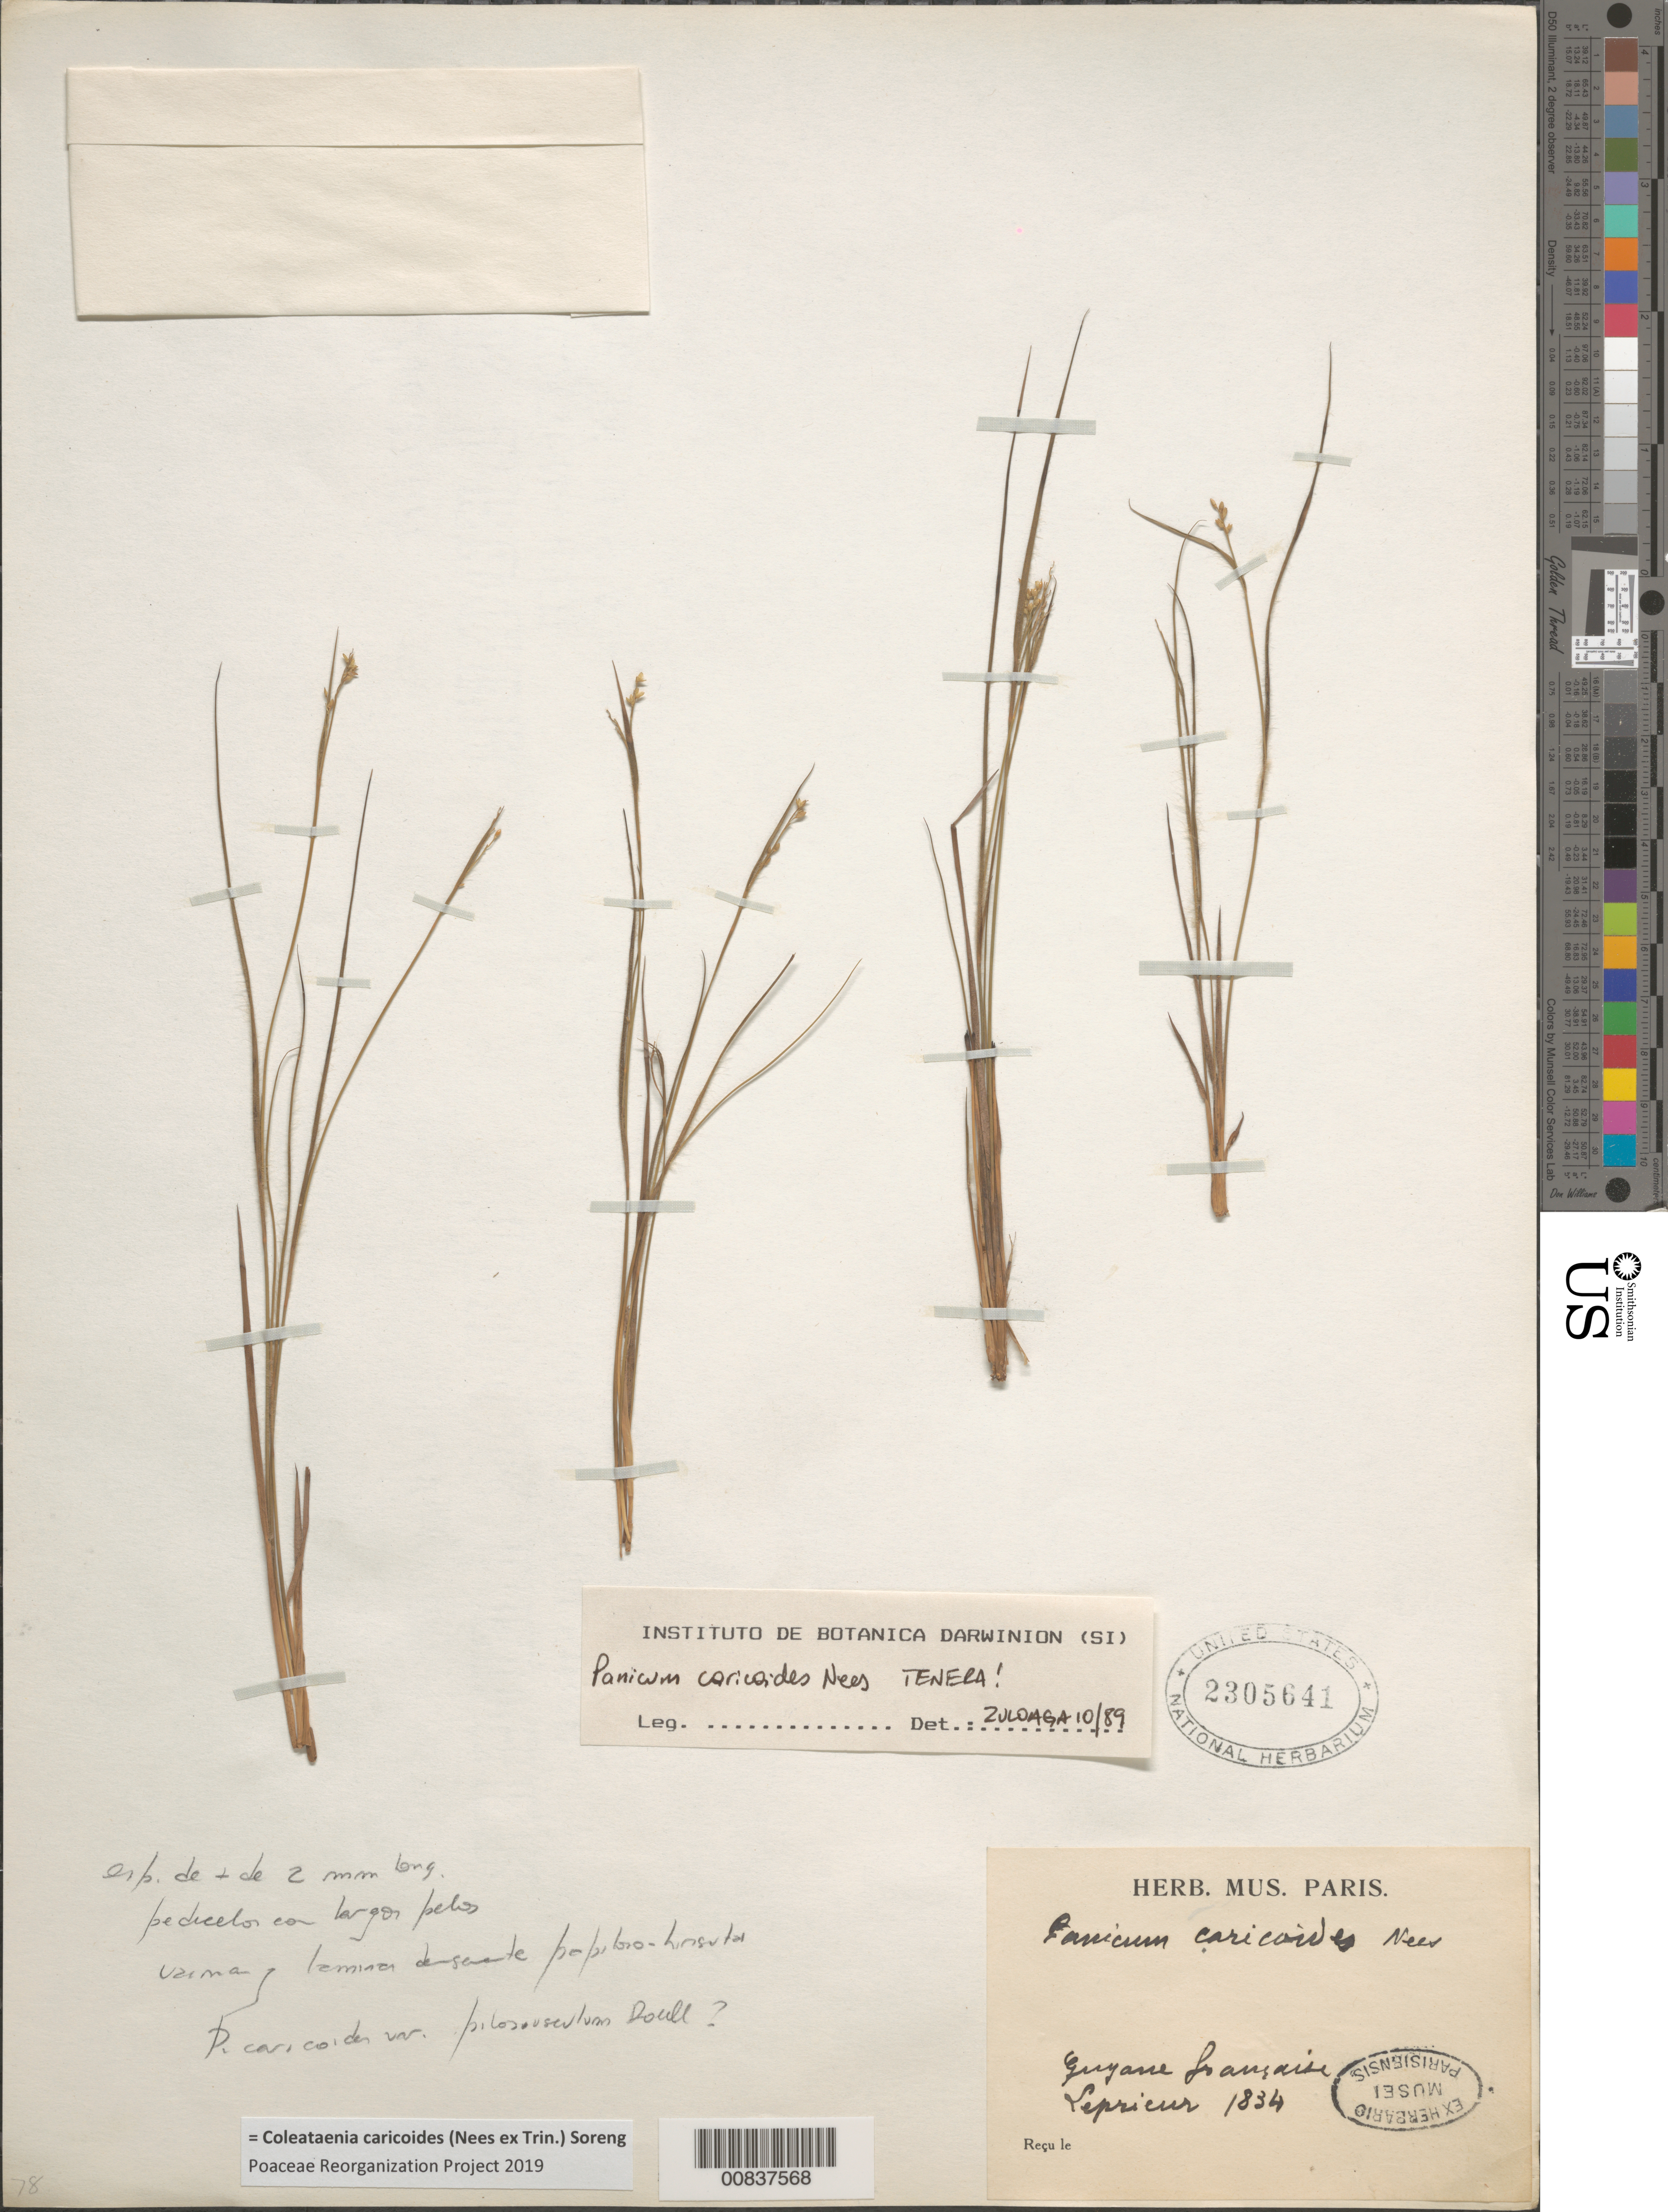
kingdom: Plantae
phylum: Tracheophyta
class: Liliopsida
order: Poales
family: Poaceae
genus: Panicum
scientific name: Panicum caricoides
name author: Nees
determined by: Zuloaga, F. O.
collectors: F. M. R. Leprieur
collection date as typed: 1834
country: French Guiana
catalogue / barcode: US 2305641